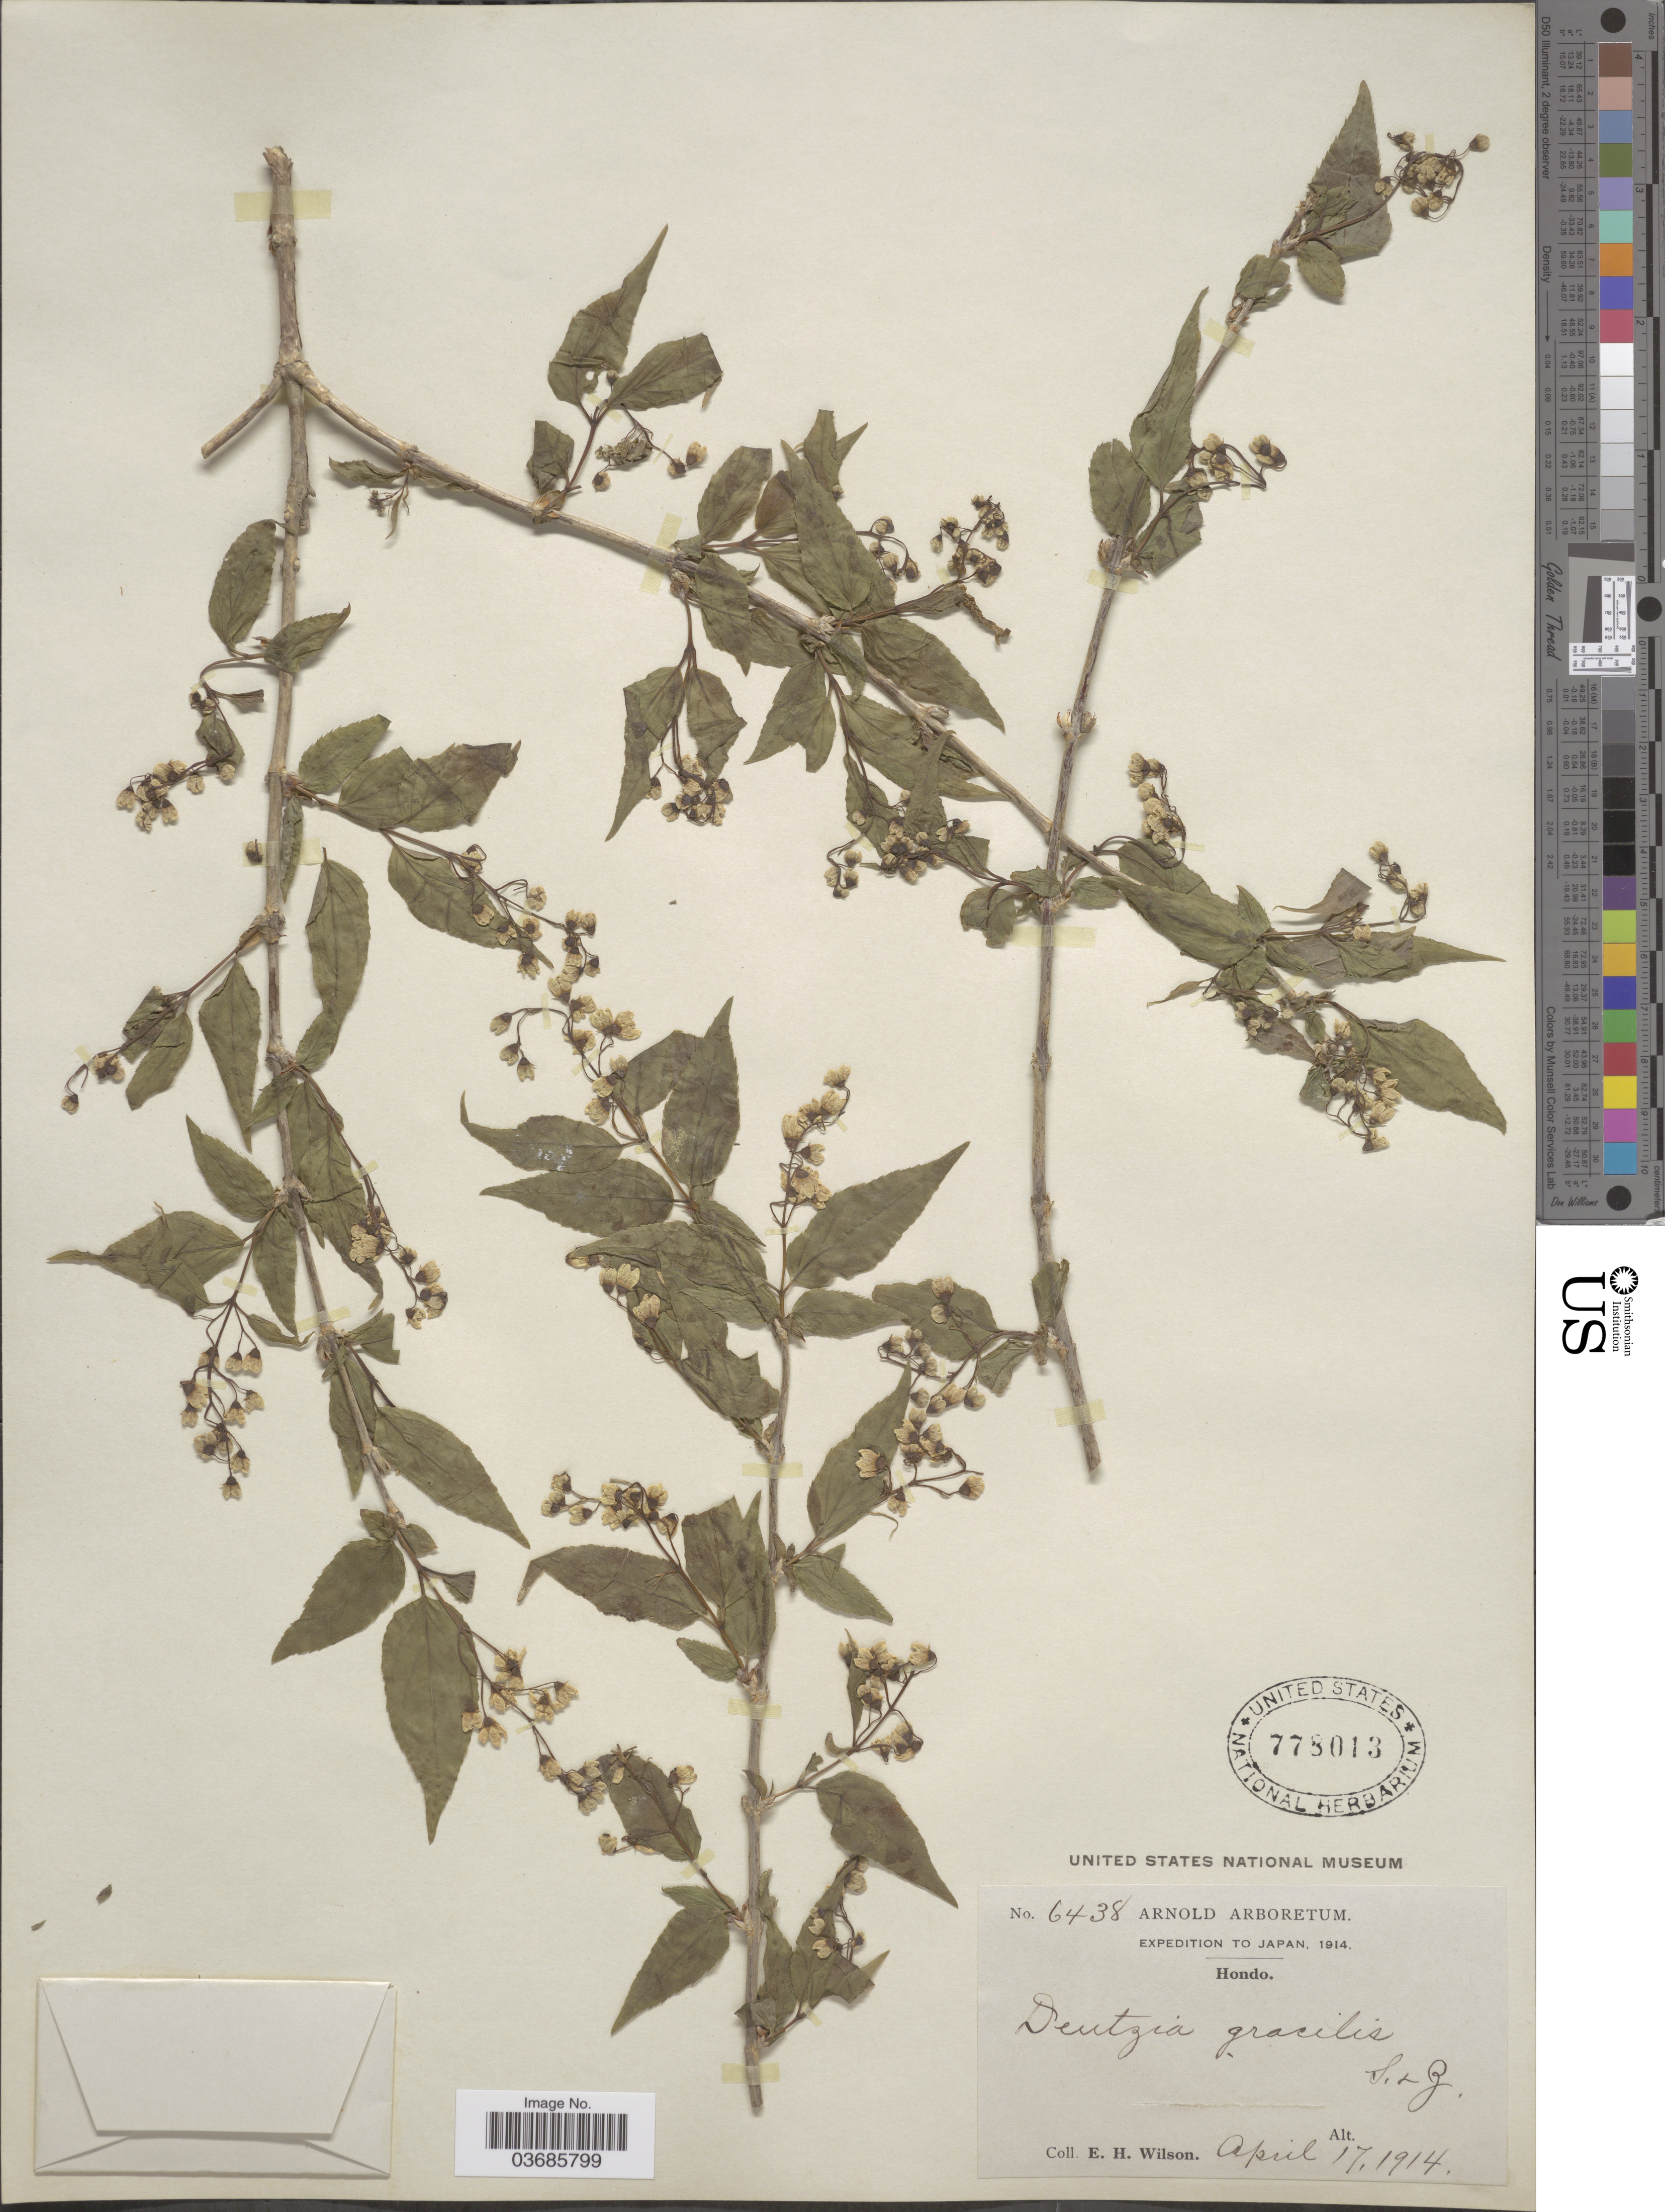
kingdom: Plantae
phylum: Tracheophyta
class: Magnoliopsida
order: Cornales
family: Hydrangeaceae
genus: Deutzia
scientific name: Deutzia gracilis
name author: Siebold & Zucc.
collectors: E. Wilson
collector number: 6438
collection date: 1914-04-17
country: Japan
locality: Expedition to Japan, 1914. Hondo.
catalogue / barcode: US 778013